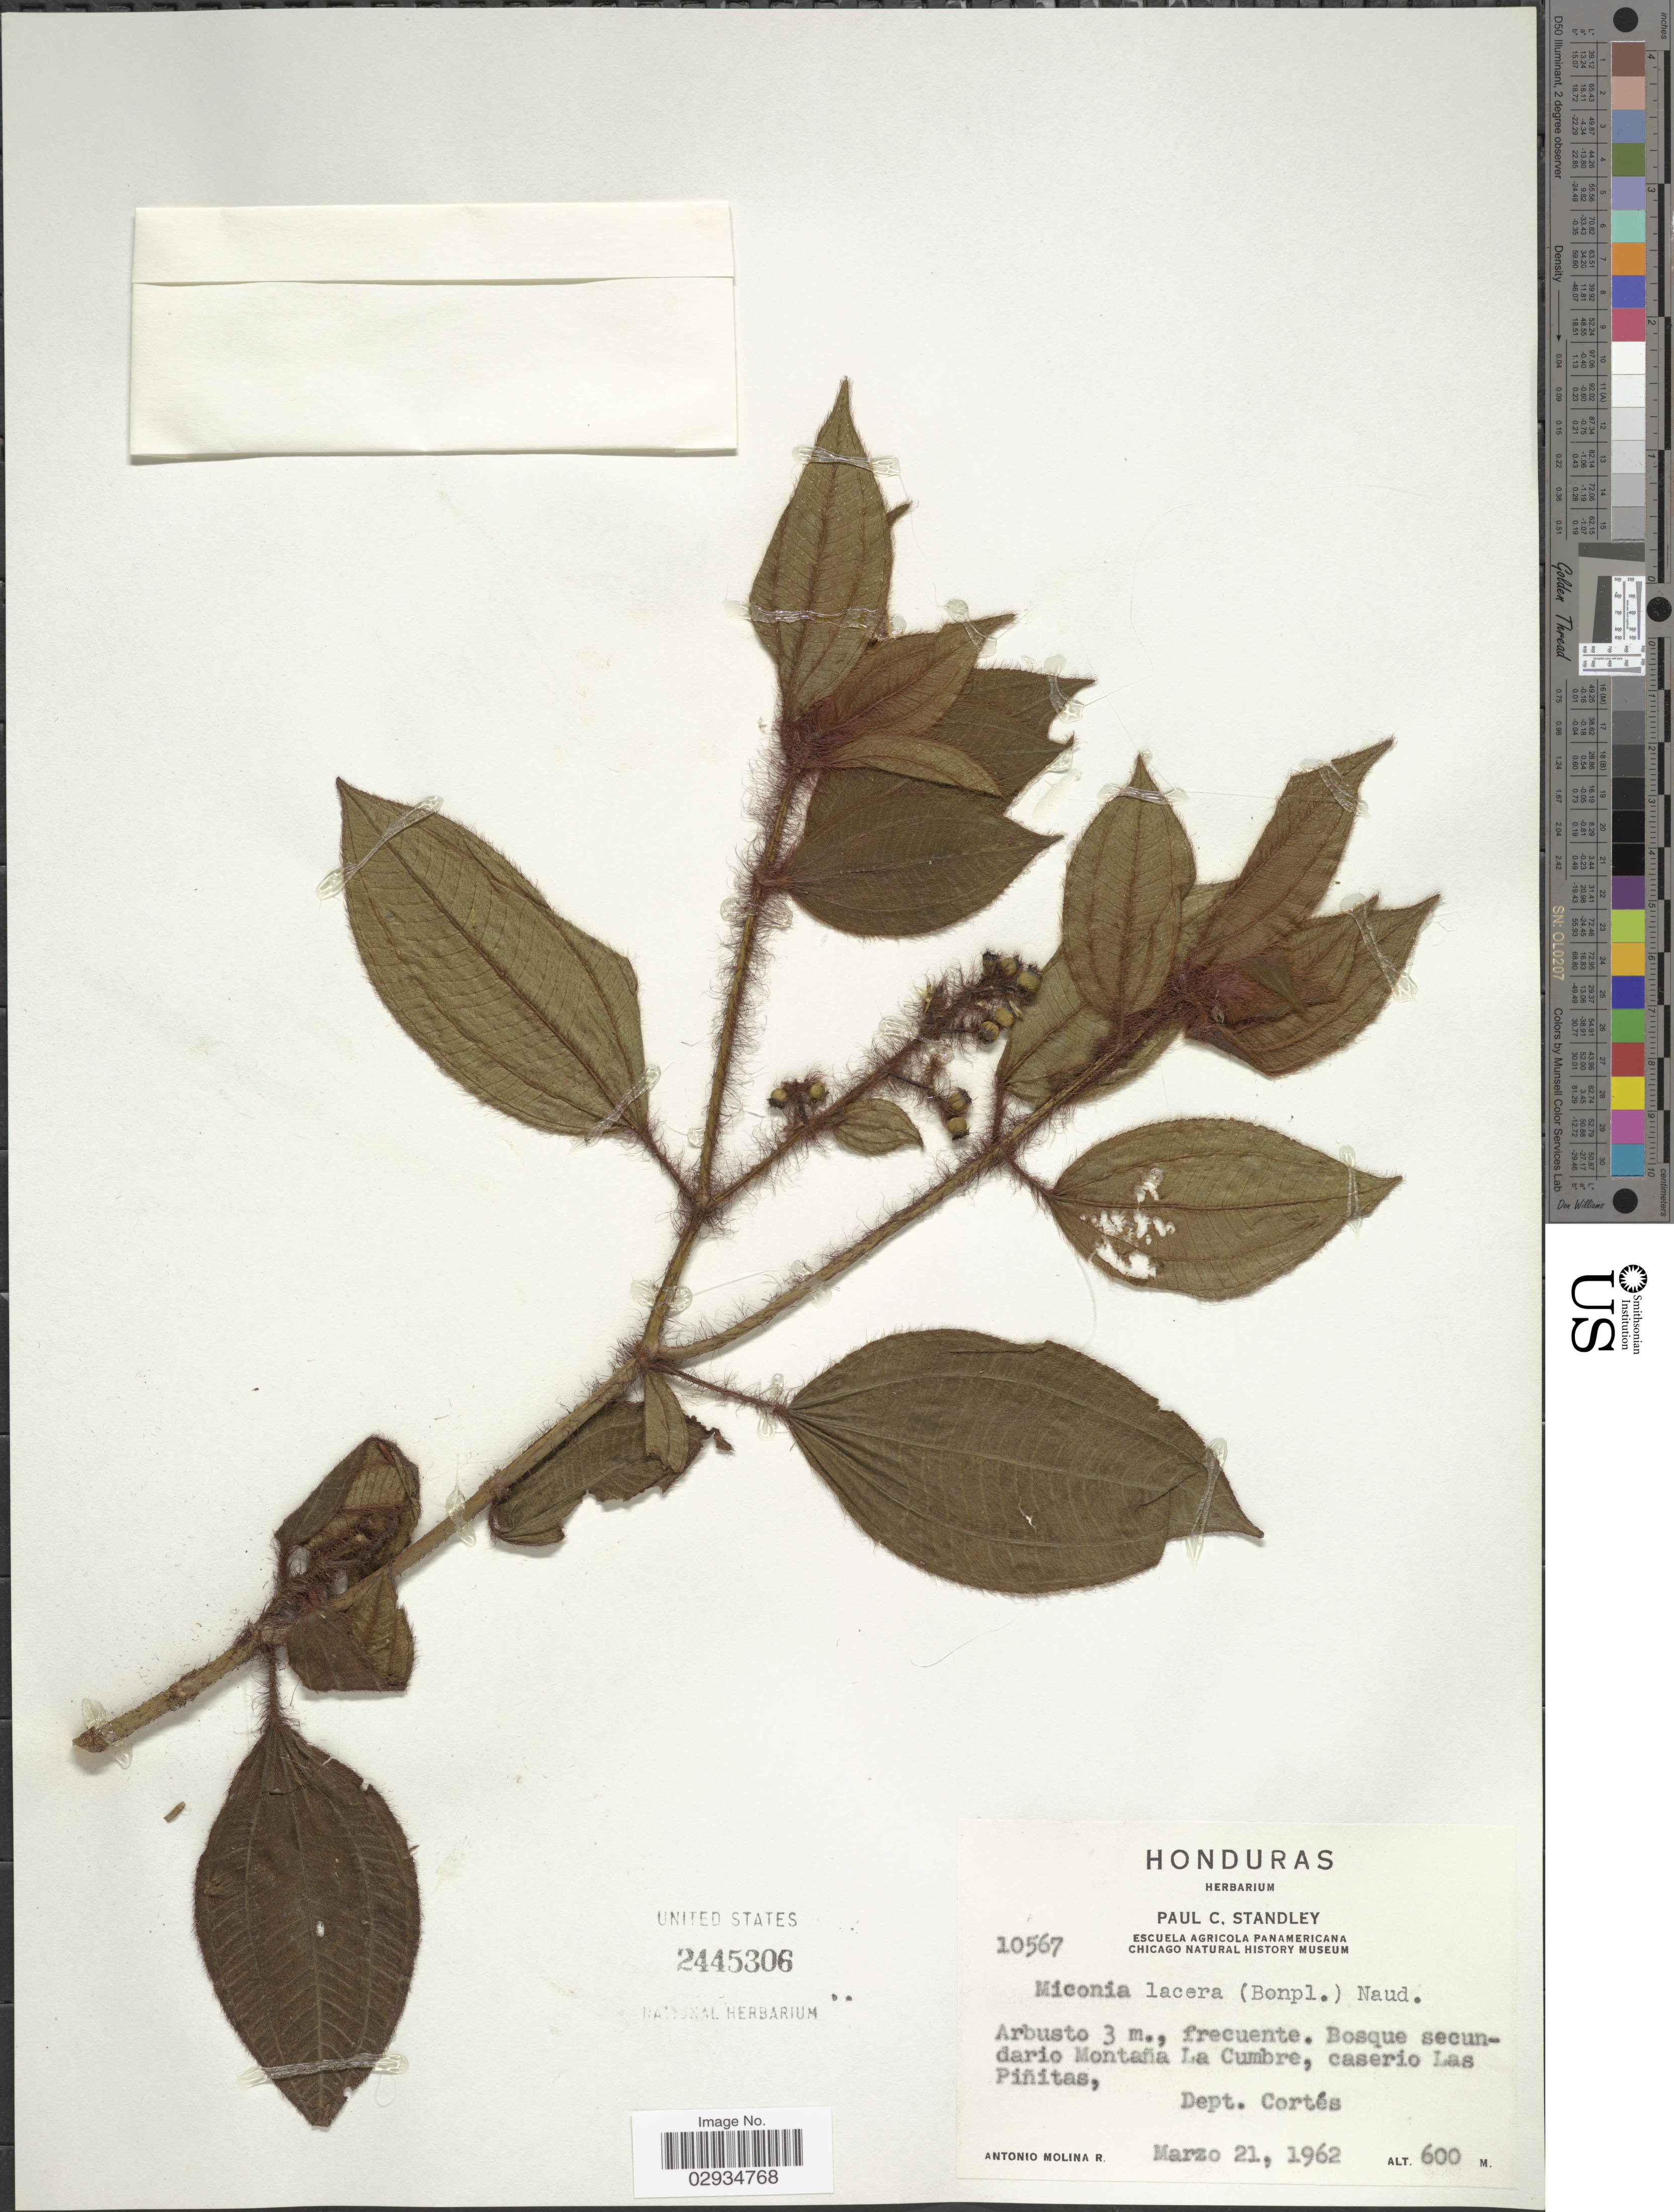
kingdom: Plantae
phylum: Tracheophyta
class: Magnoliopsida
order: Myrtales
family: Melastomataceae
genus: Miconia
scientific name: Miconia lacera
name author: (Bonpl.) Naudin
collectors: A. Molina R.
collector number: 10567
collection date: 1962-03-21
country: Honduras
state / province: Cortés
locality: Montaña La Cumbre, caserio Las Piñitas, Dept. Cortés.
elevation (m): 600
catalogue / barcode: US 2445306